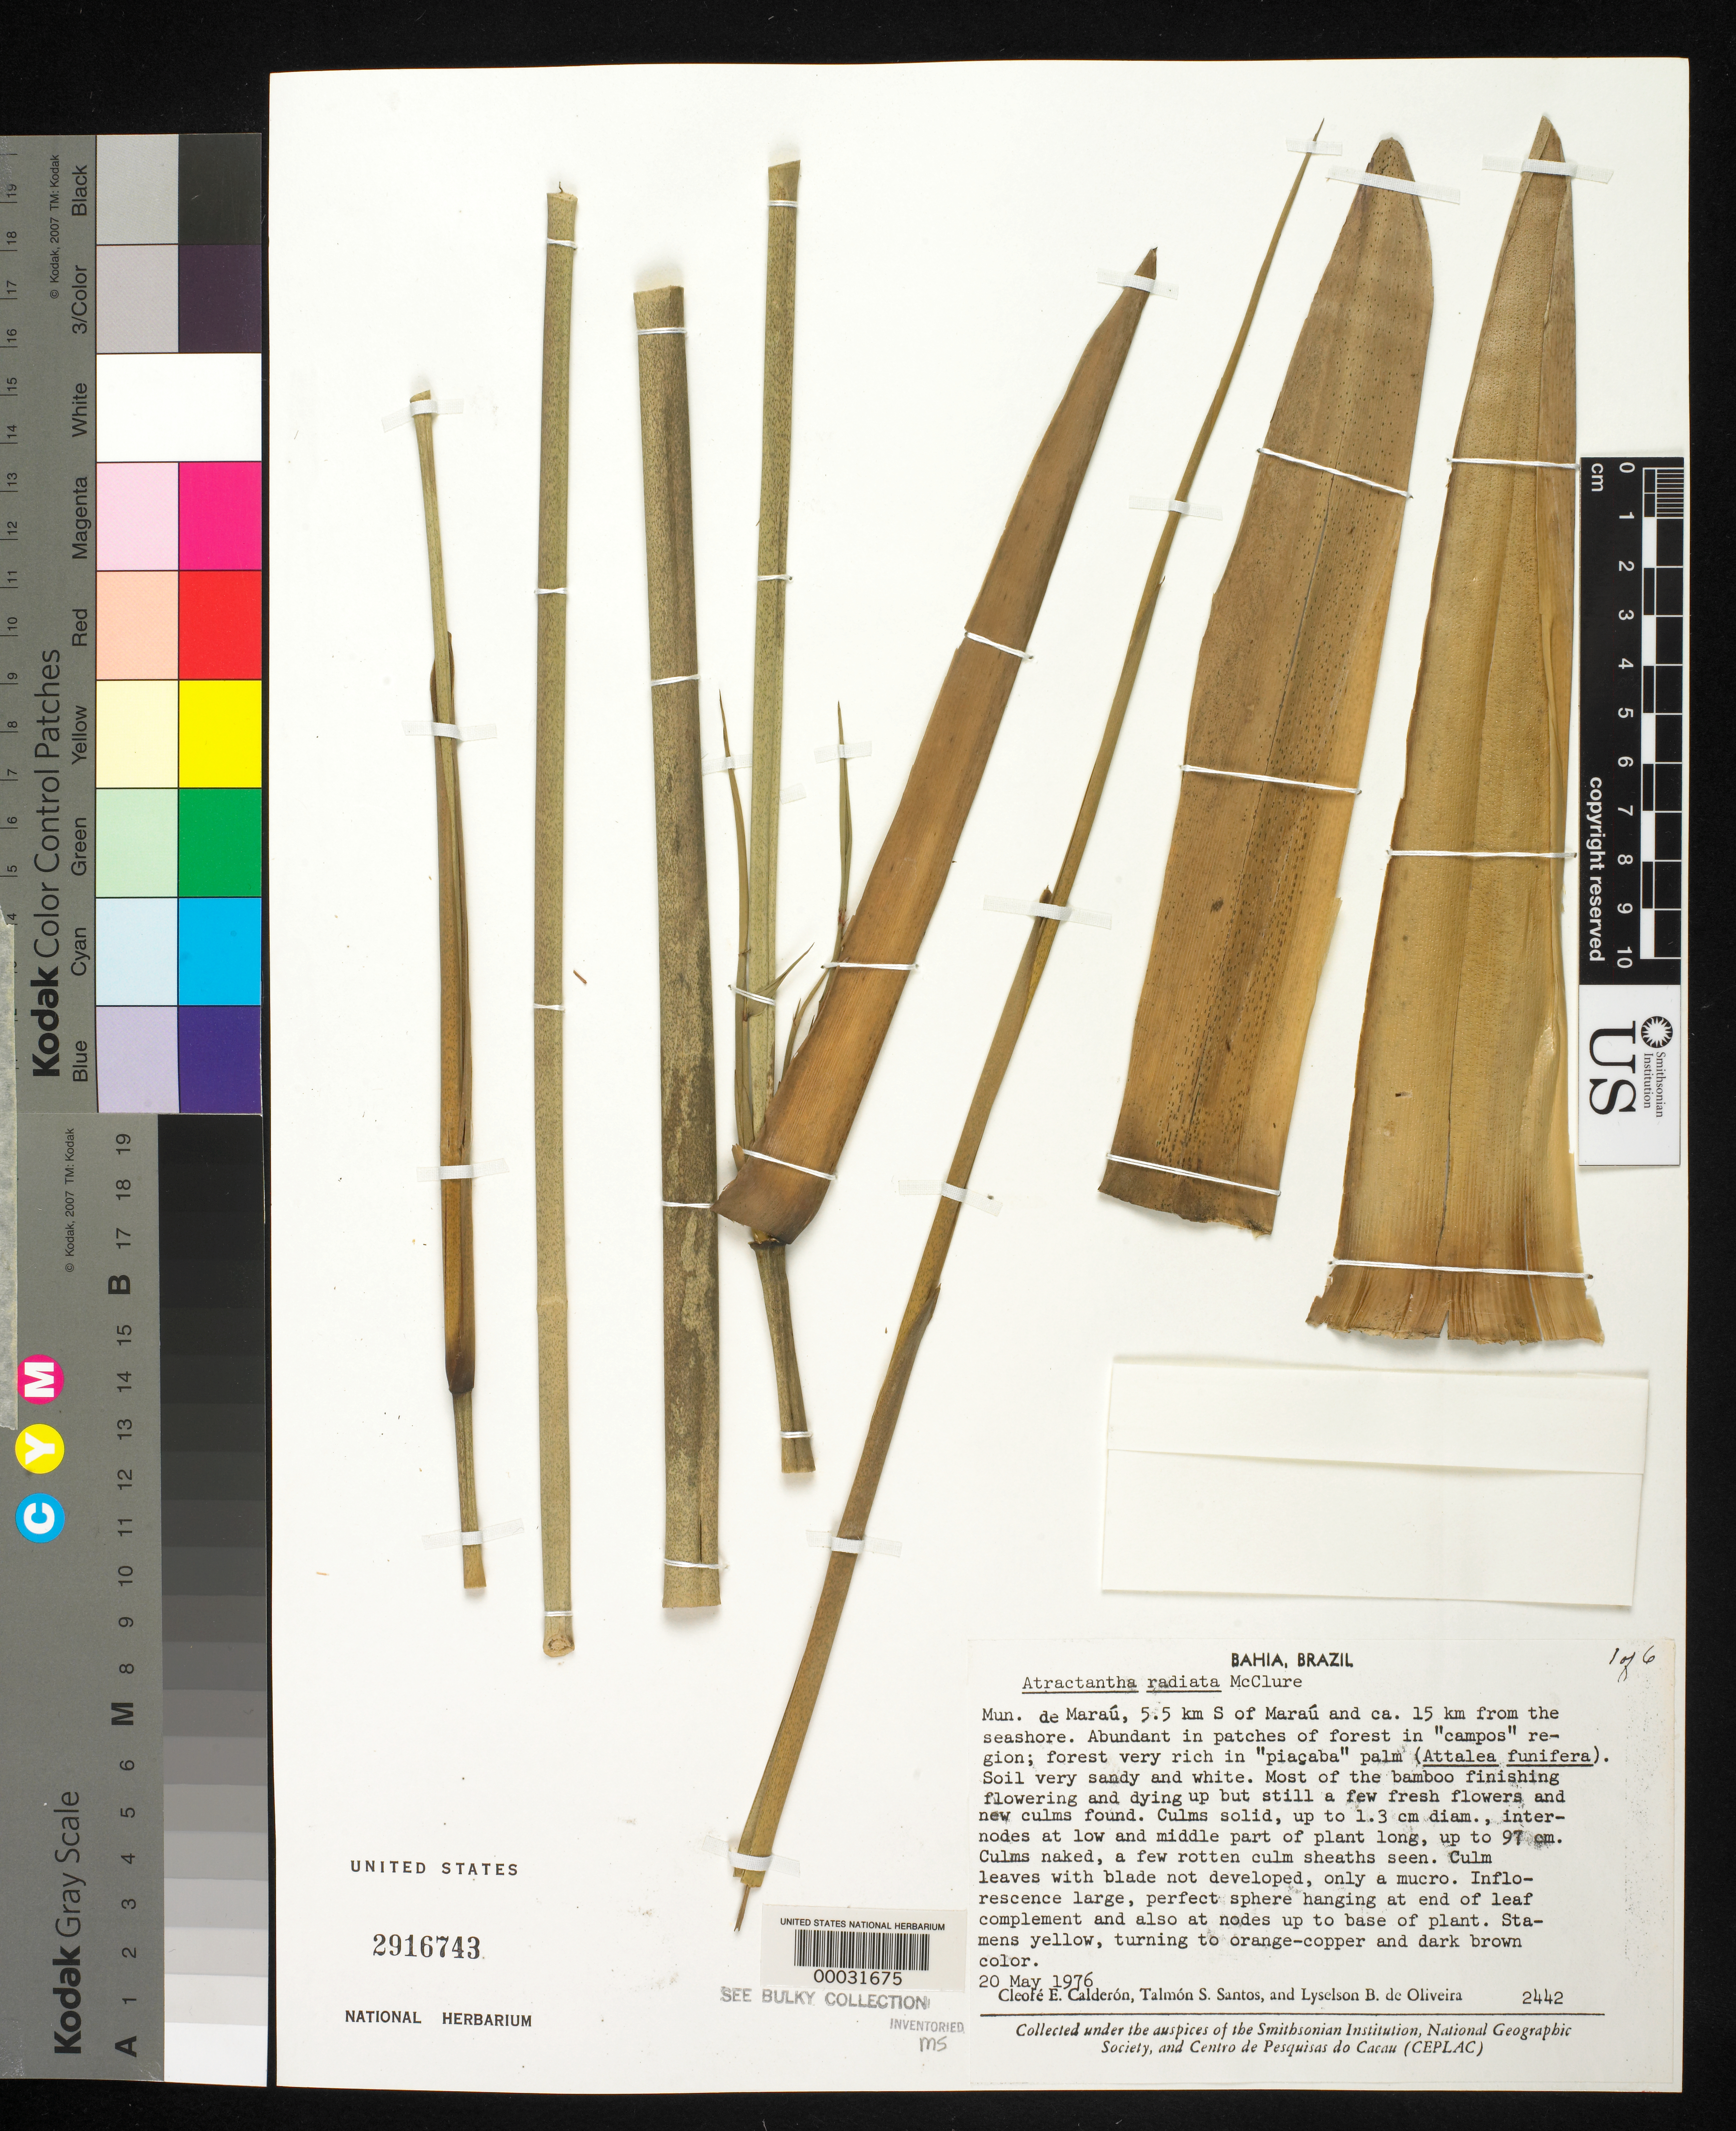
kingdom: Plantae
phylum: Tracheophyta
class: Liliopsida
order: Poales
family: Poaceae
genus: Atractantha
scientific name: Atractantha radiata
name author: McClure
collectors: C. E. Calderón & R. S. Pinheiro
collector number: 2442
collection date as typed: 20 May 1976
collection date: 1976-05-20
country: Brazil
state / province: Bahia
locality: Marau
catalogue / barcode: US 2916743